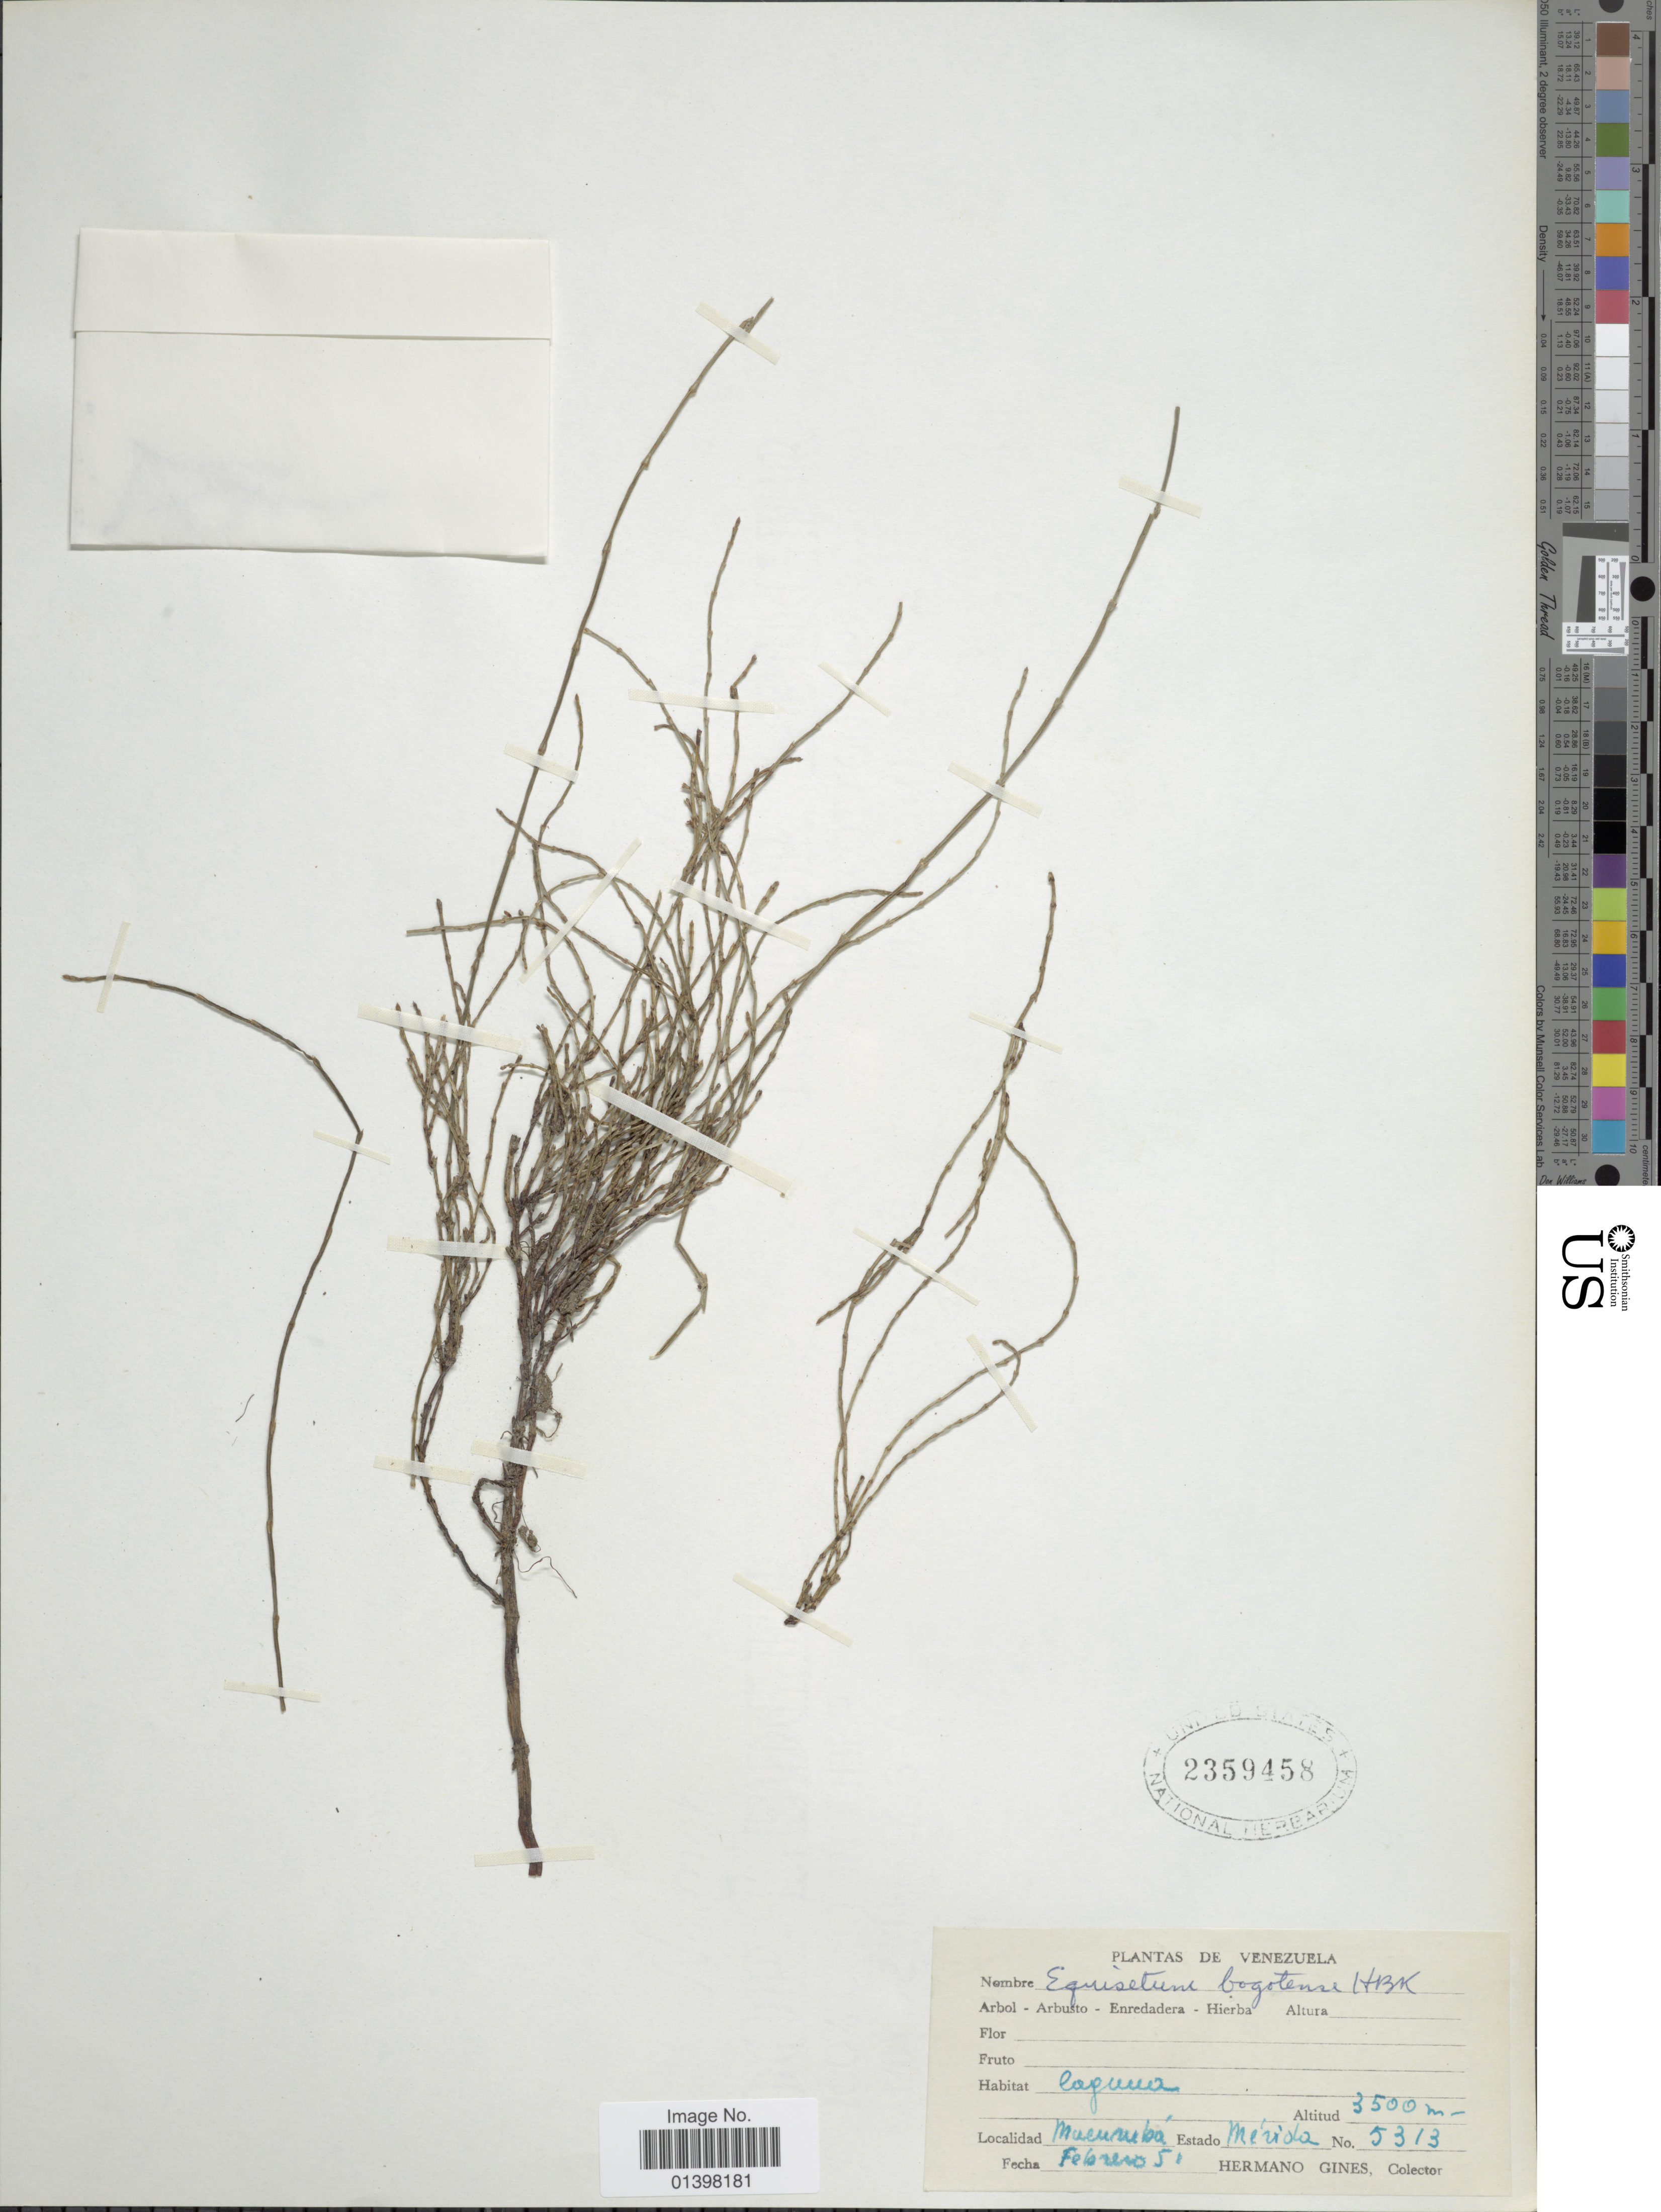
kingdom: Plantae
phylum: Tracheophyta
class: Polypodiopsida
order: Equisetales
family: Equisetaceae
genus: Equisetum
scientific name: Equisetum bogotense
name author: Kunth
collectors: Bro. Gines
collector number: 5313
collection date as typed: Transcribed d/m/y: /2/51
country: Venezuela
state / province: Mérida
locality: Mucurubá, Estado Mérida [State of Mérida]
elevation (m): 3500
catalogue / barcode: US 2359458